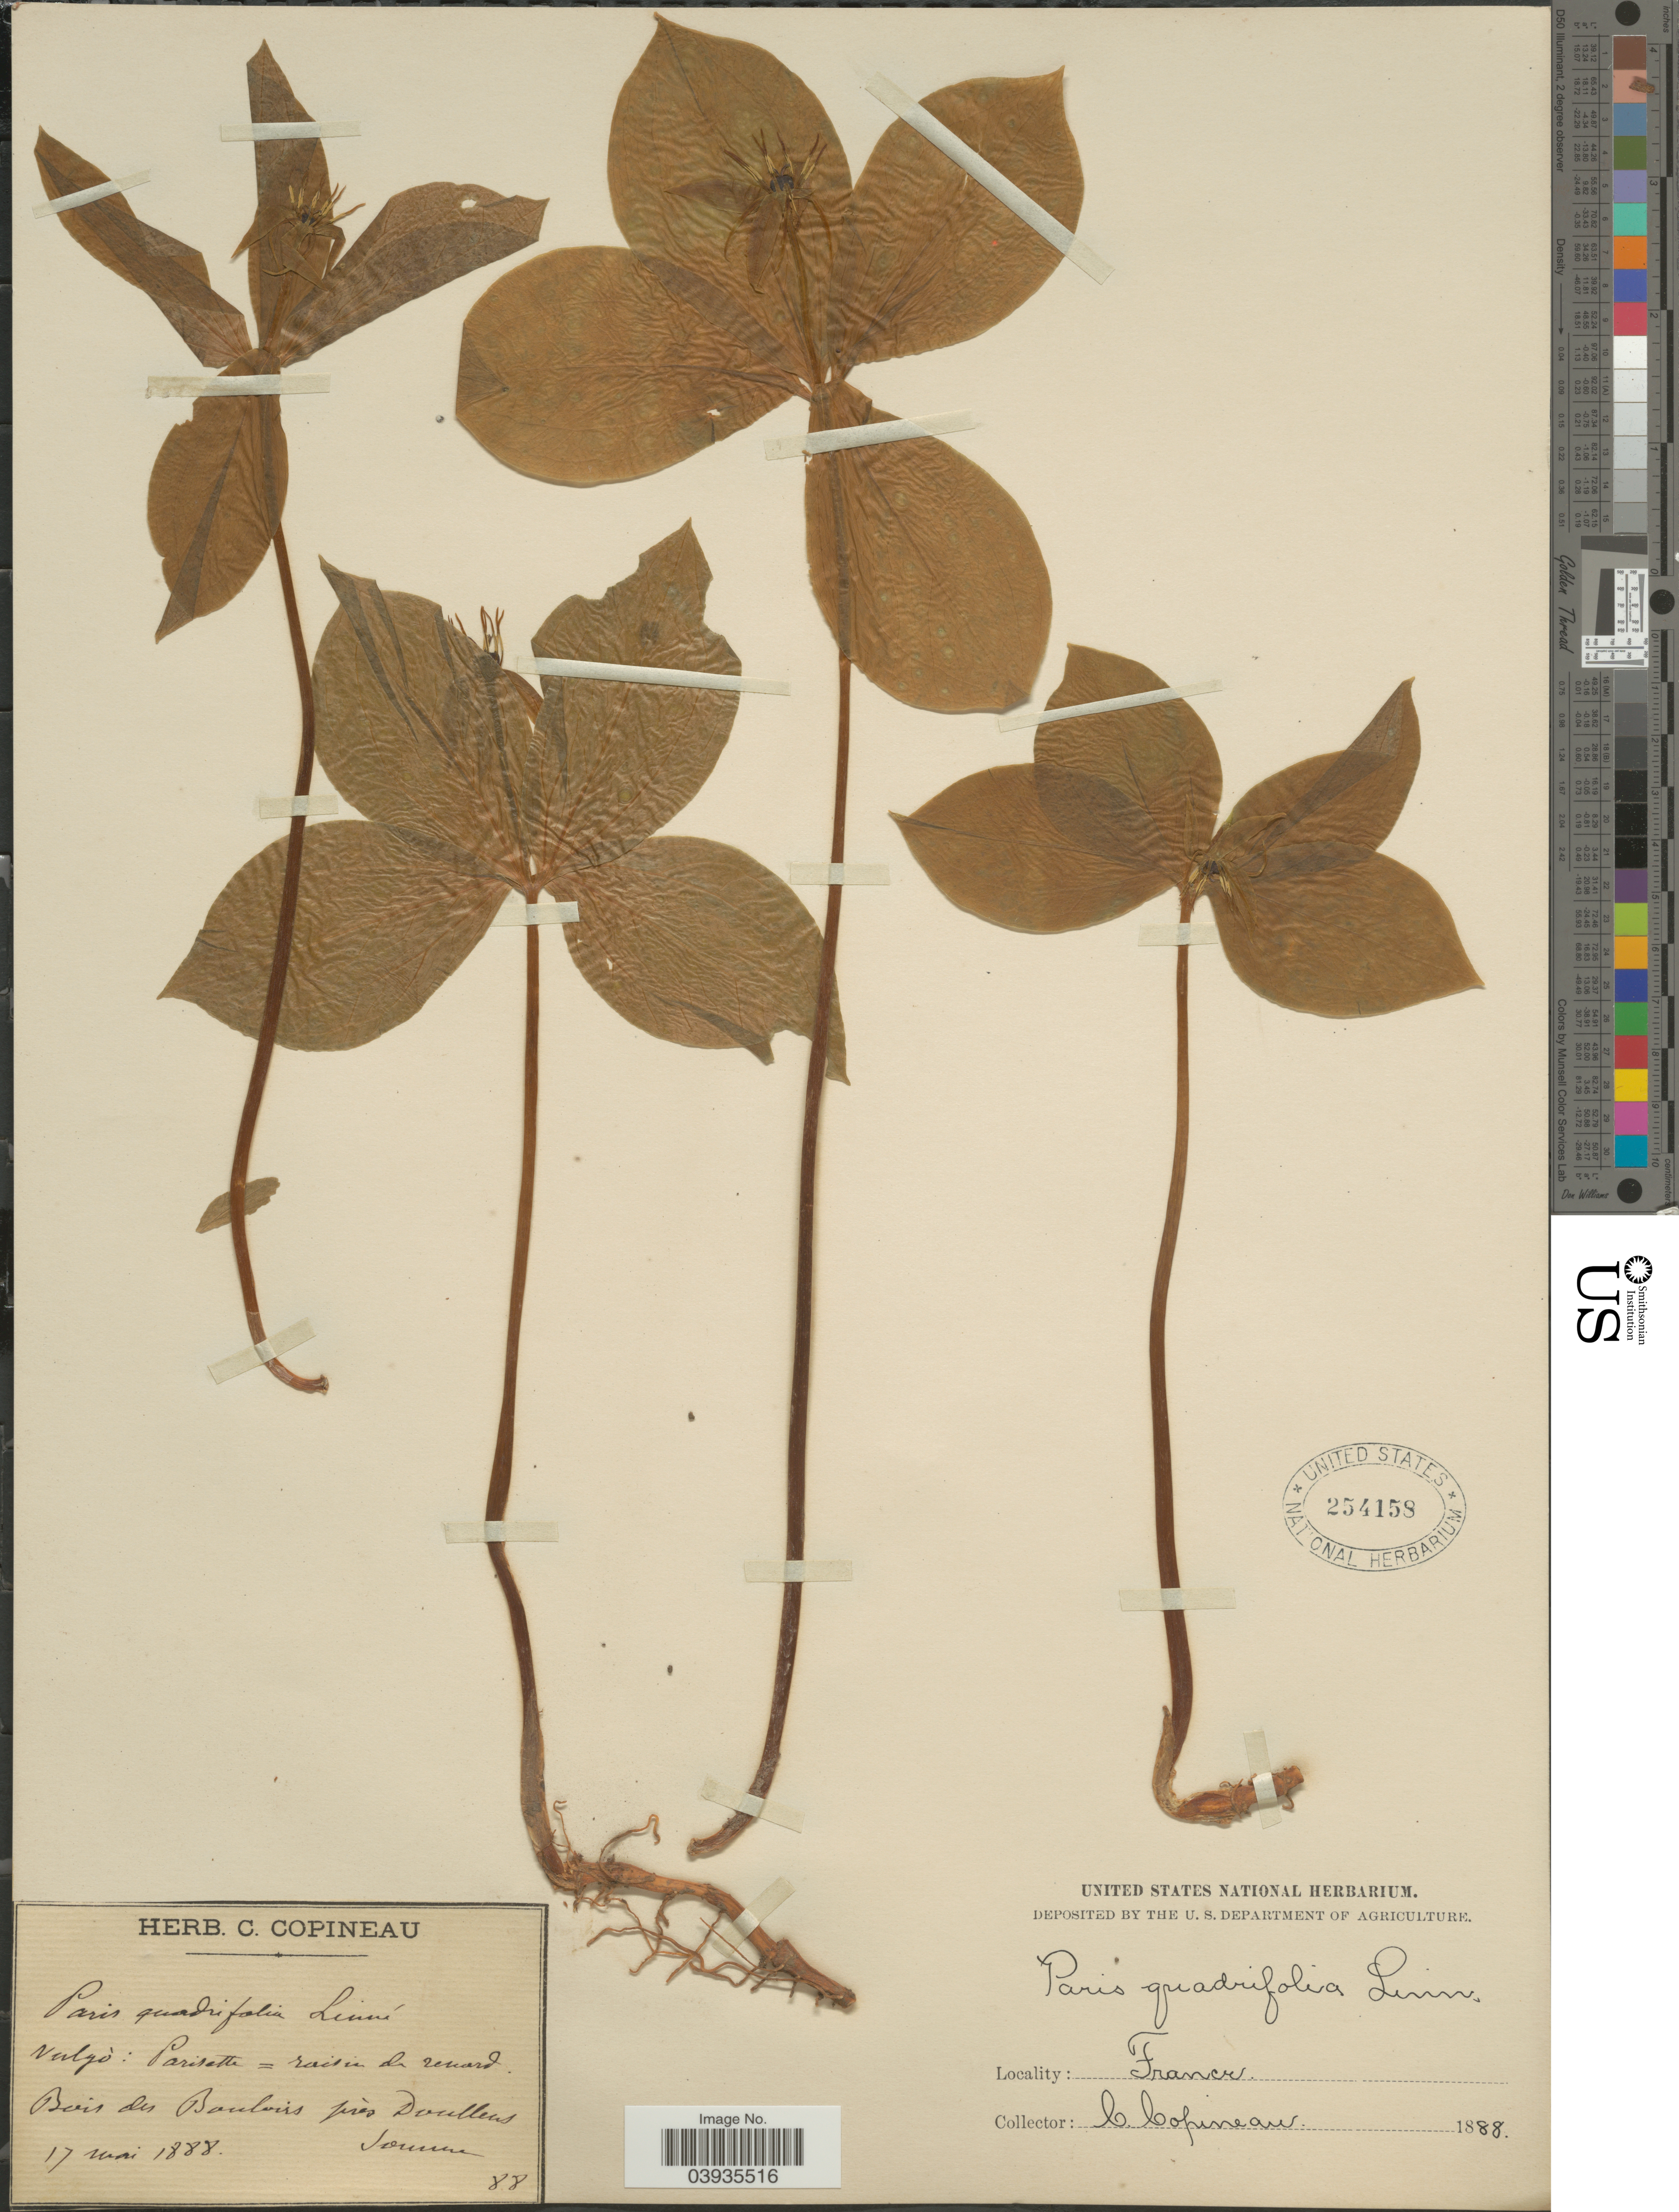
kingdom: Plantae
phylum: Tracheophyta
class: Liliopsida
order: Liliales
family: Melanthiaceae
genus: Paris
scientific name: Paris quadrifolia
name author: L.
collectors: C. Copineau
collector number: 88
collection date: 1888-05-17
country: France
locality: Bois des Bouloire près Doullens, Somme.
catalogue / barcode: US 254158